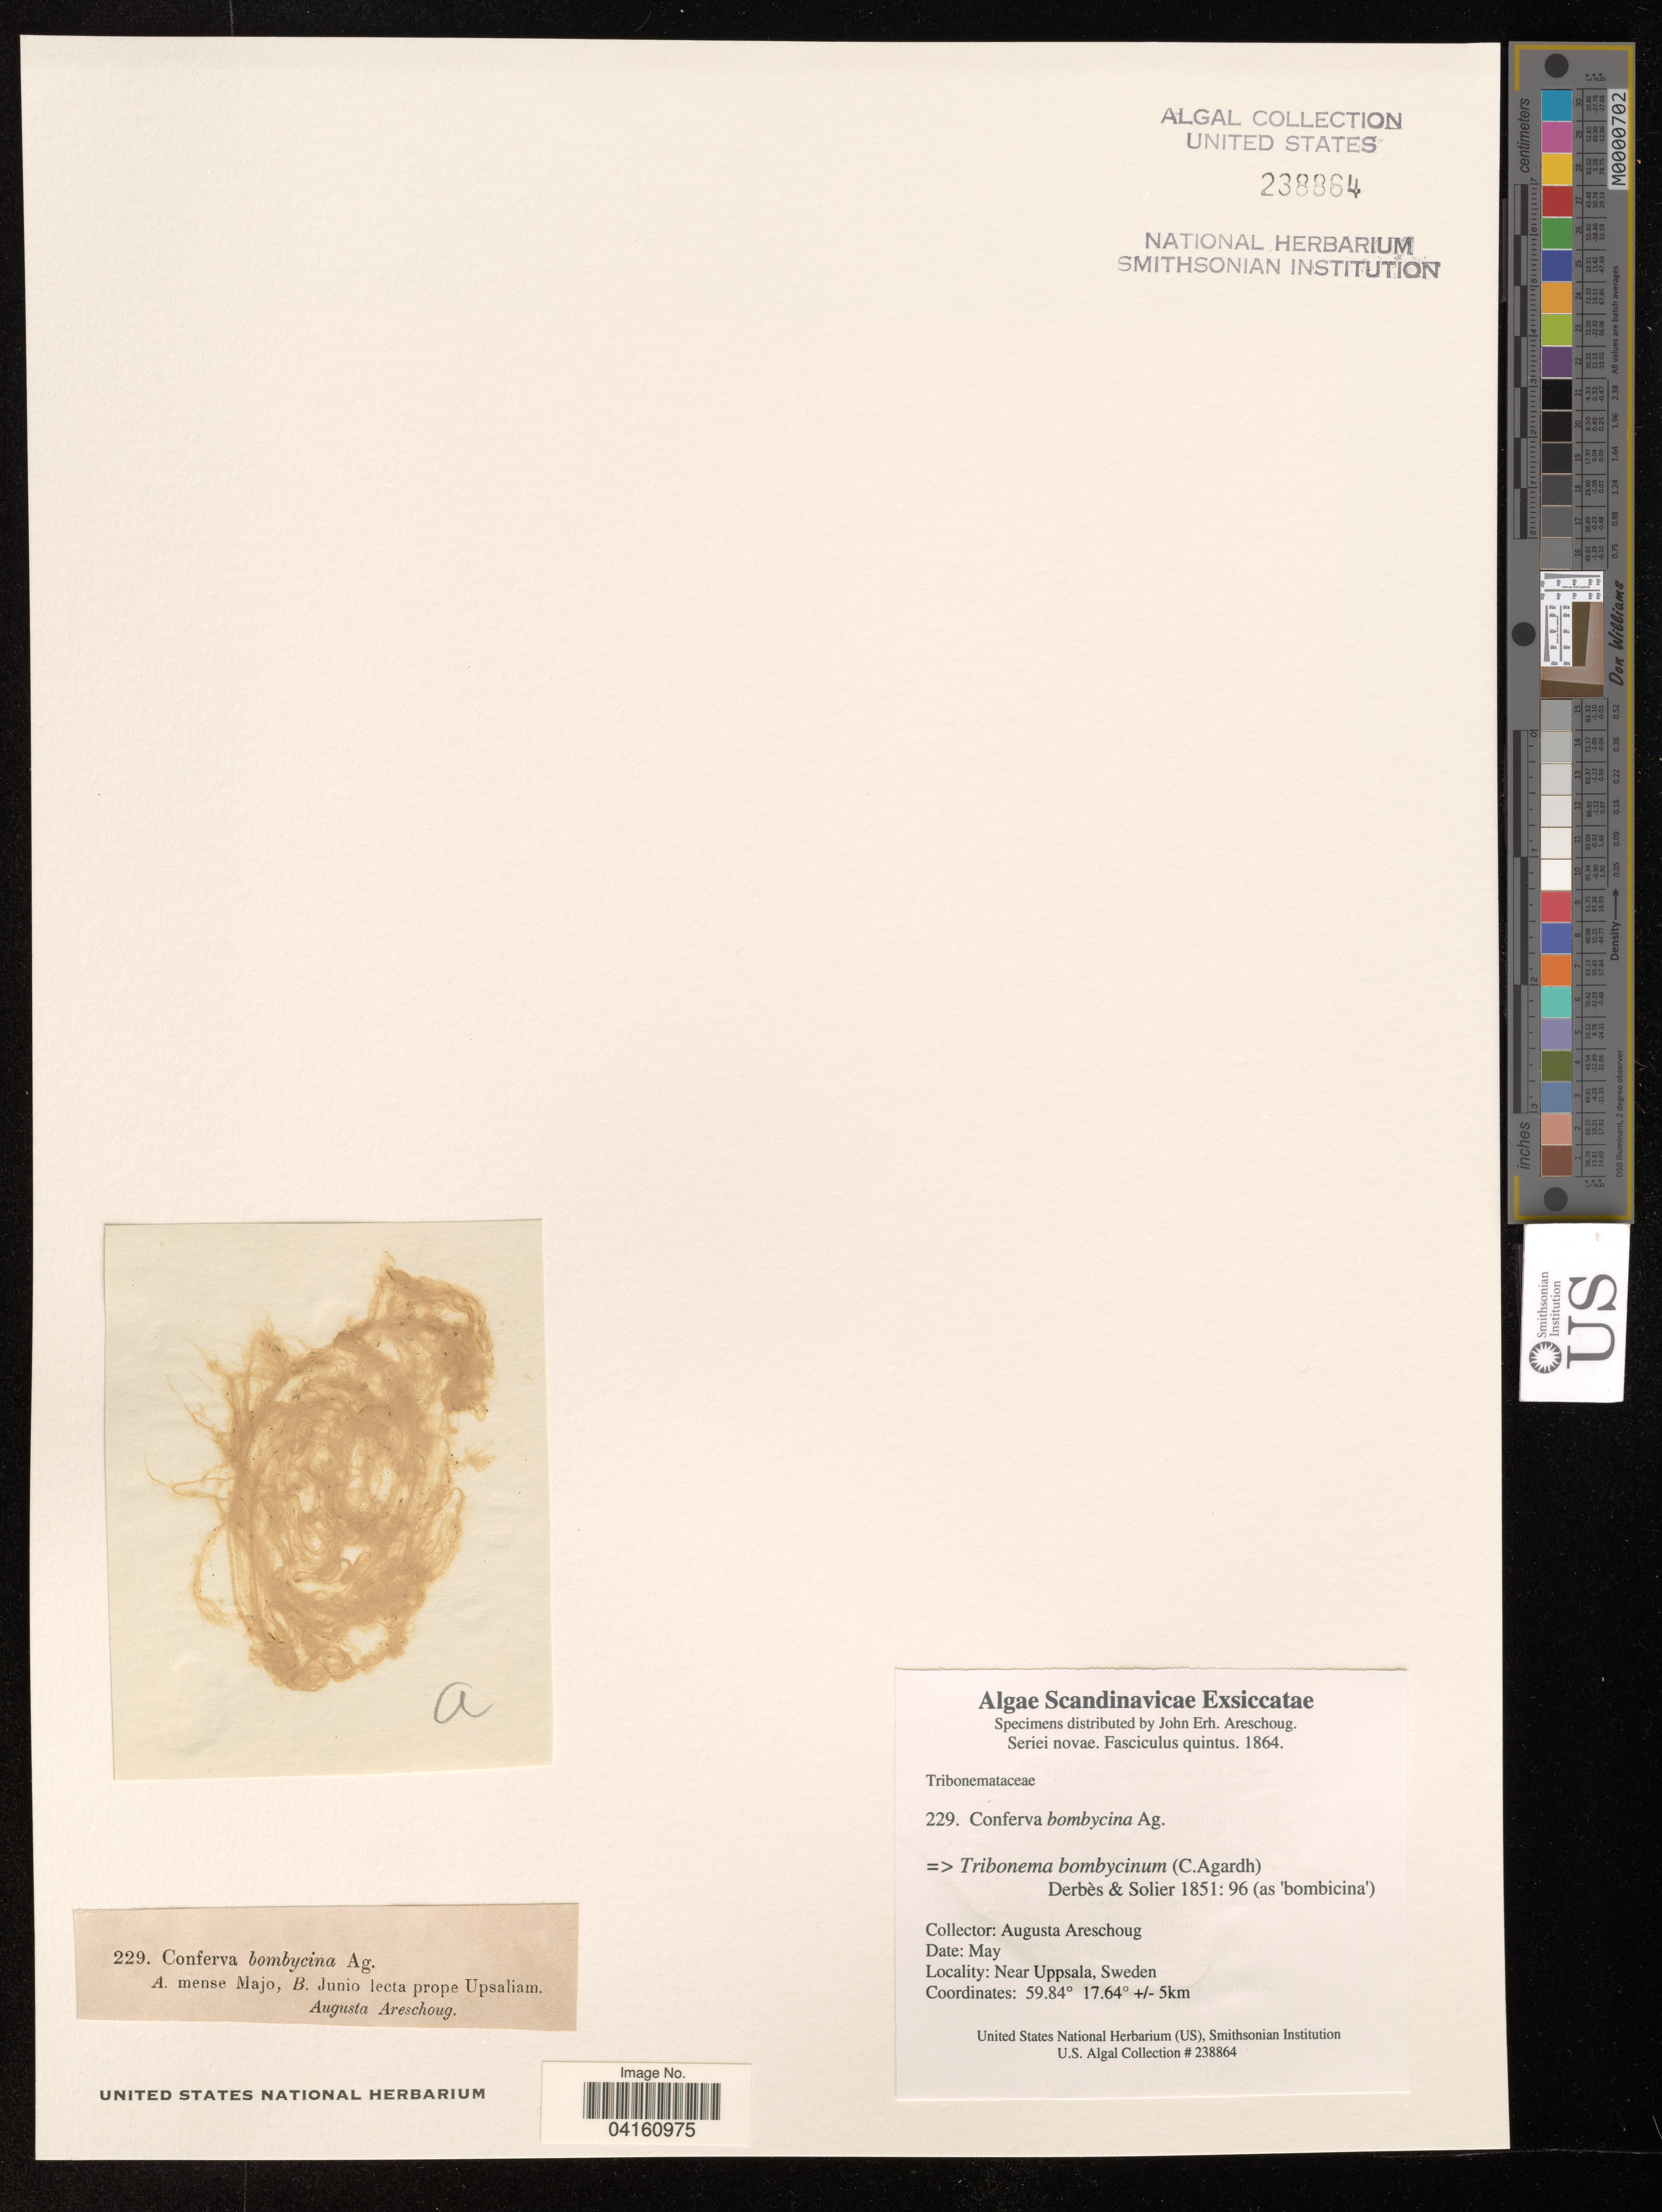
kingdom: Chromista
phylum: Ochrophyta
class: Xanthophyceae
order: Tribonematales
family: Tribonemataceae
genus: Tribonema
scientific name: Tribonema bombycinum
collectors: A. Areschoug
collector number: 229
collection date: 1864-05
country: Sweden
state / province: Stockholm / Uppsala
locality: Near Uppsala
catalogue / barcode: US 238864